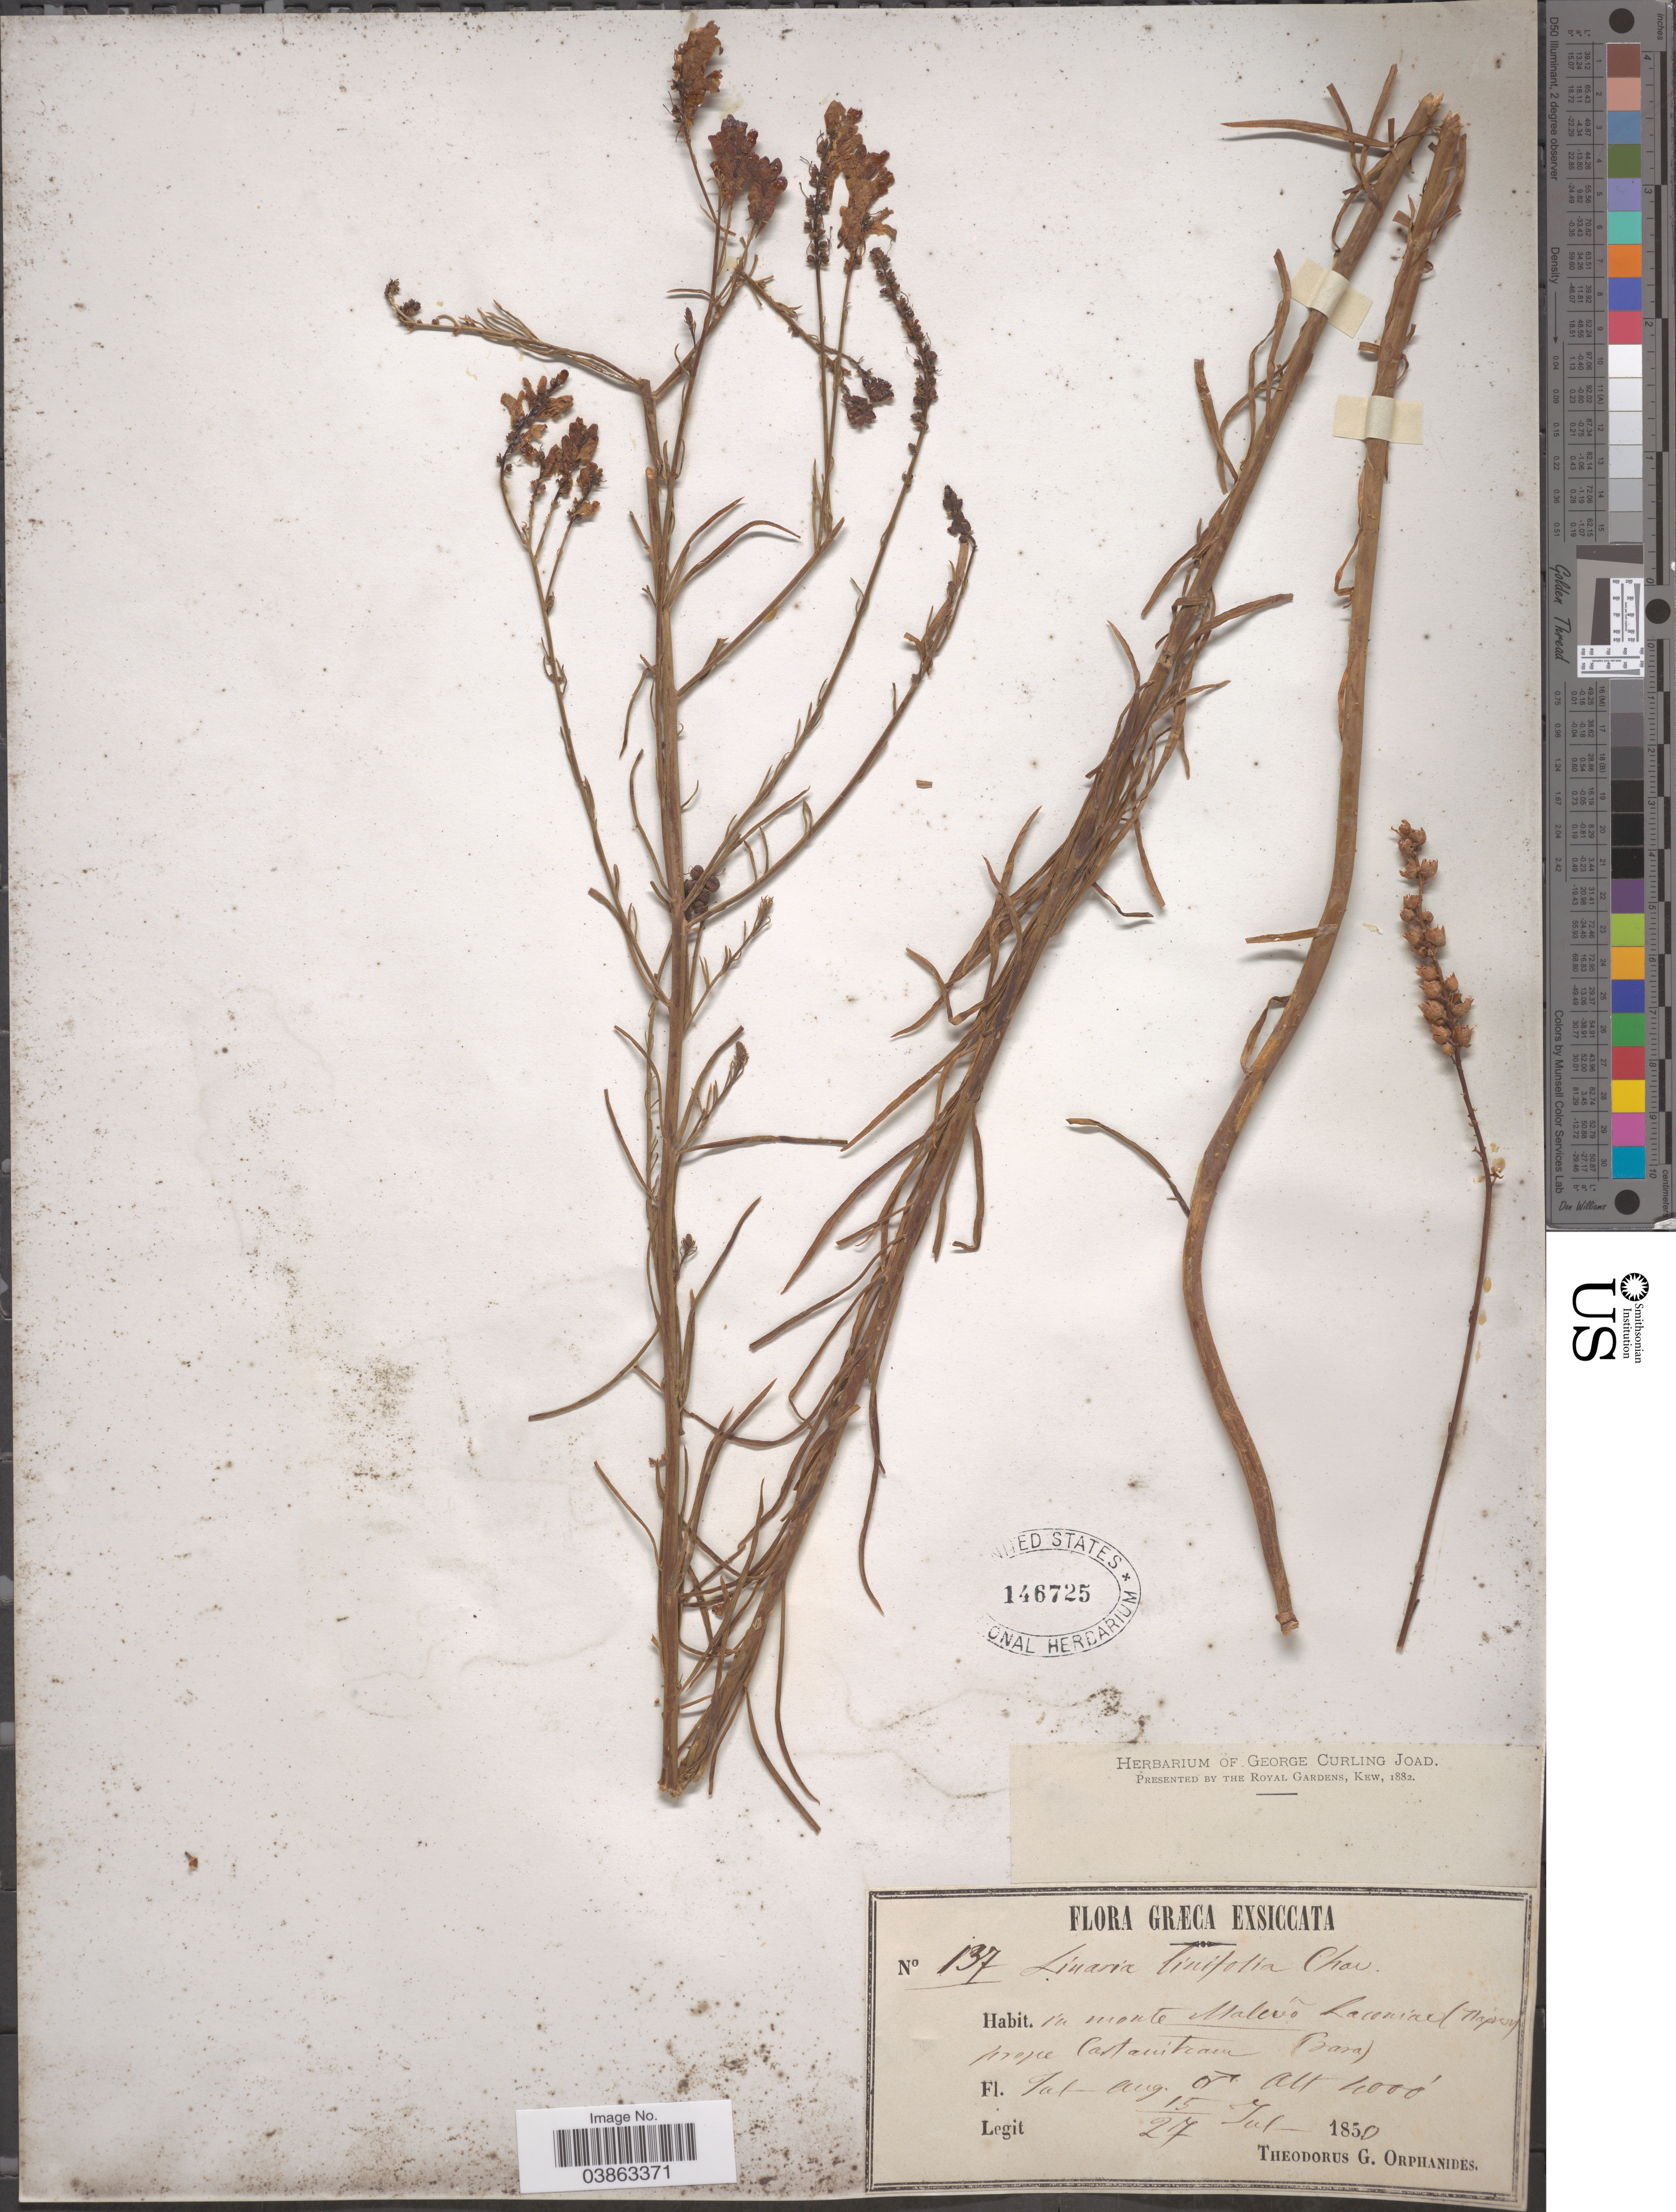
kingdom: Plantae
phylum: Tracheophyta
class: Magnoliopsida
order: Lamiales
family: Plantaginaceae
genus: Linaria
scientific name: Linaria linifolia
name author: Chaz.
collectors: T. G. Orphanides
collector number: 137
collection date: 1850-07-27/1850-08-15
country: Greece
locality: Græca. In monte Malevõ Laconiae (Parnon) prope Castanitsam.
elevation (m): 1219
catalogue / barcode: US 146725